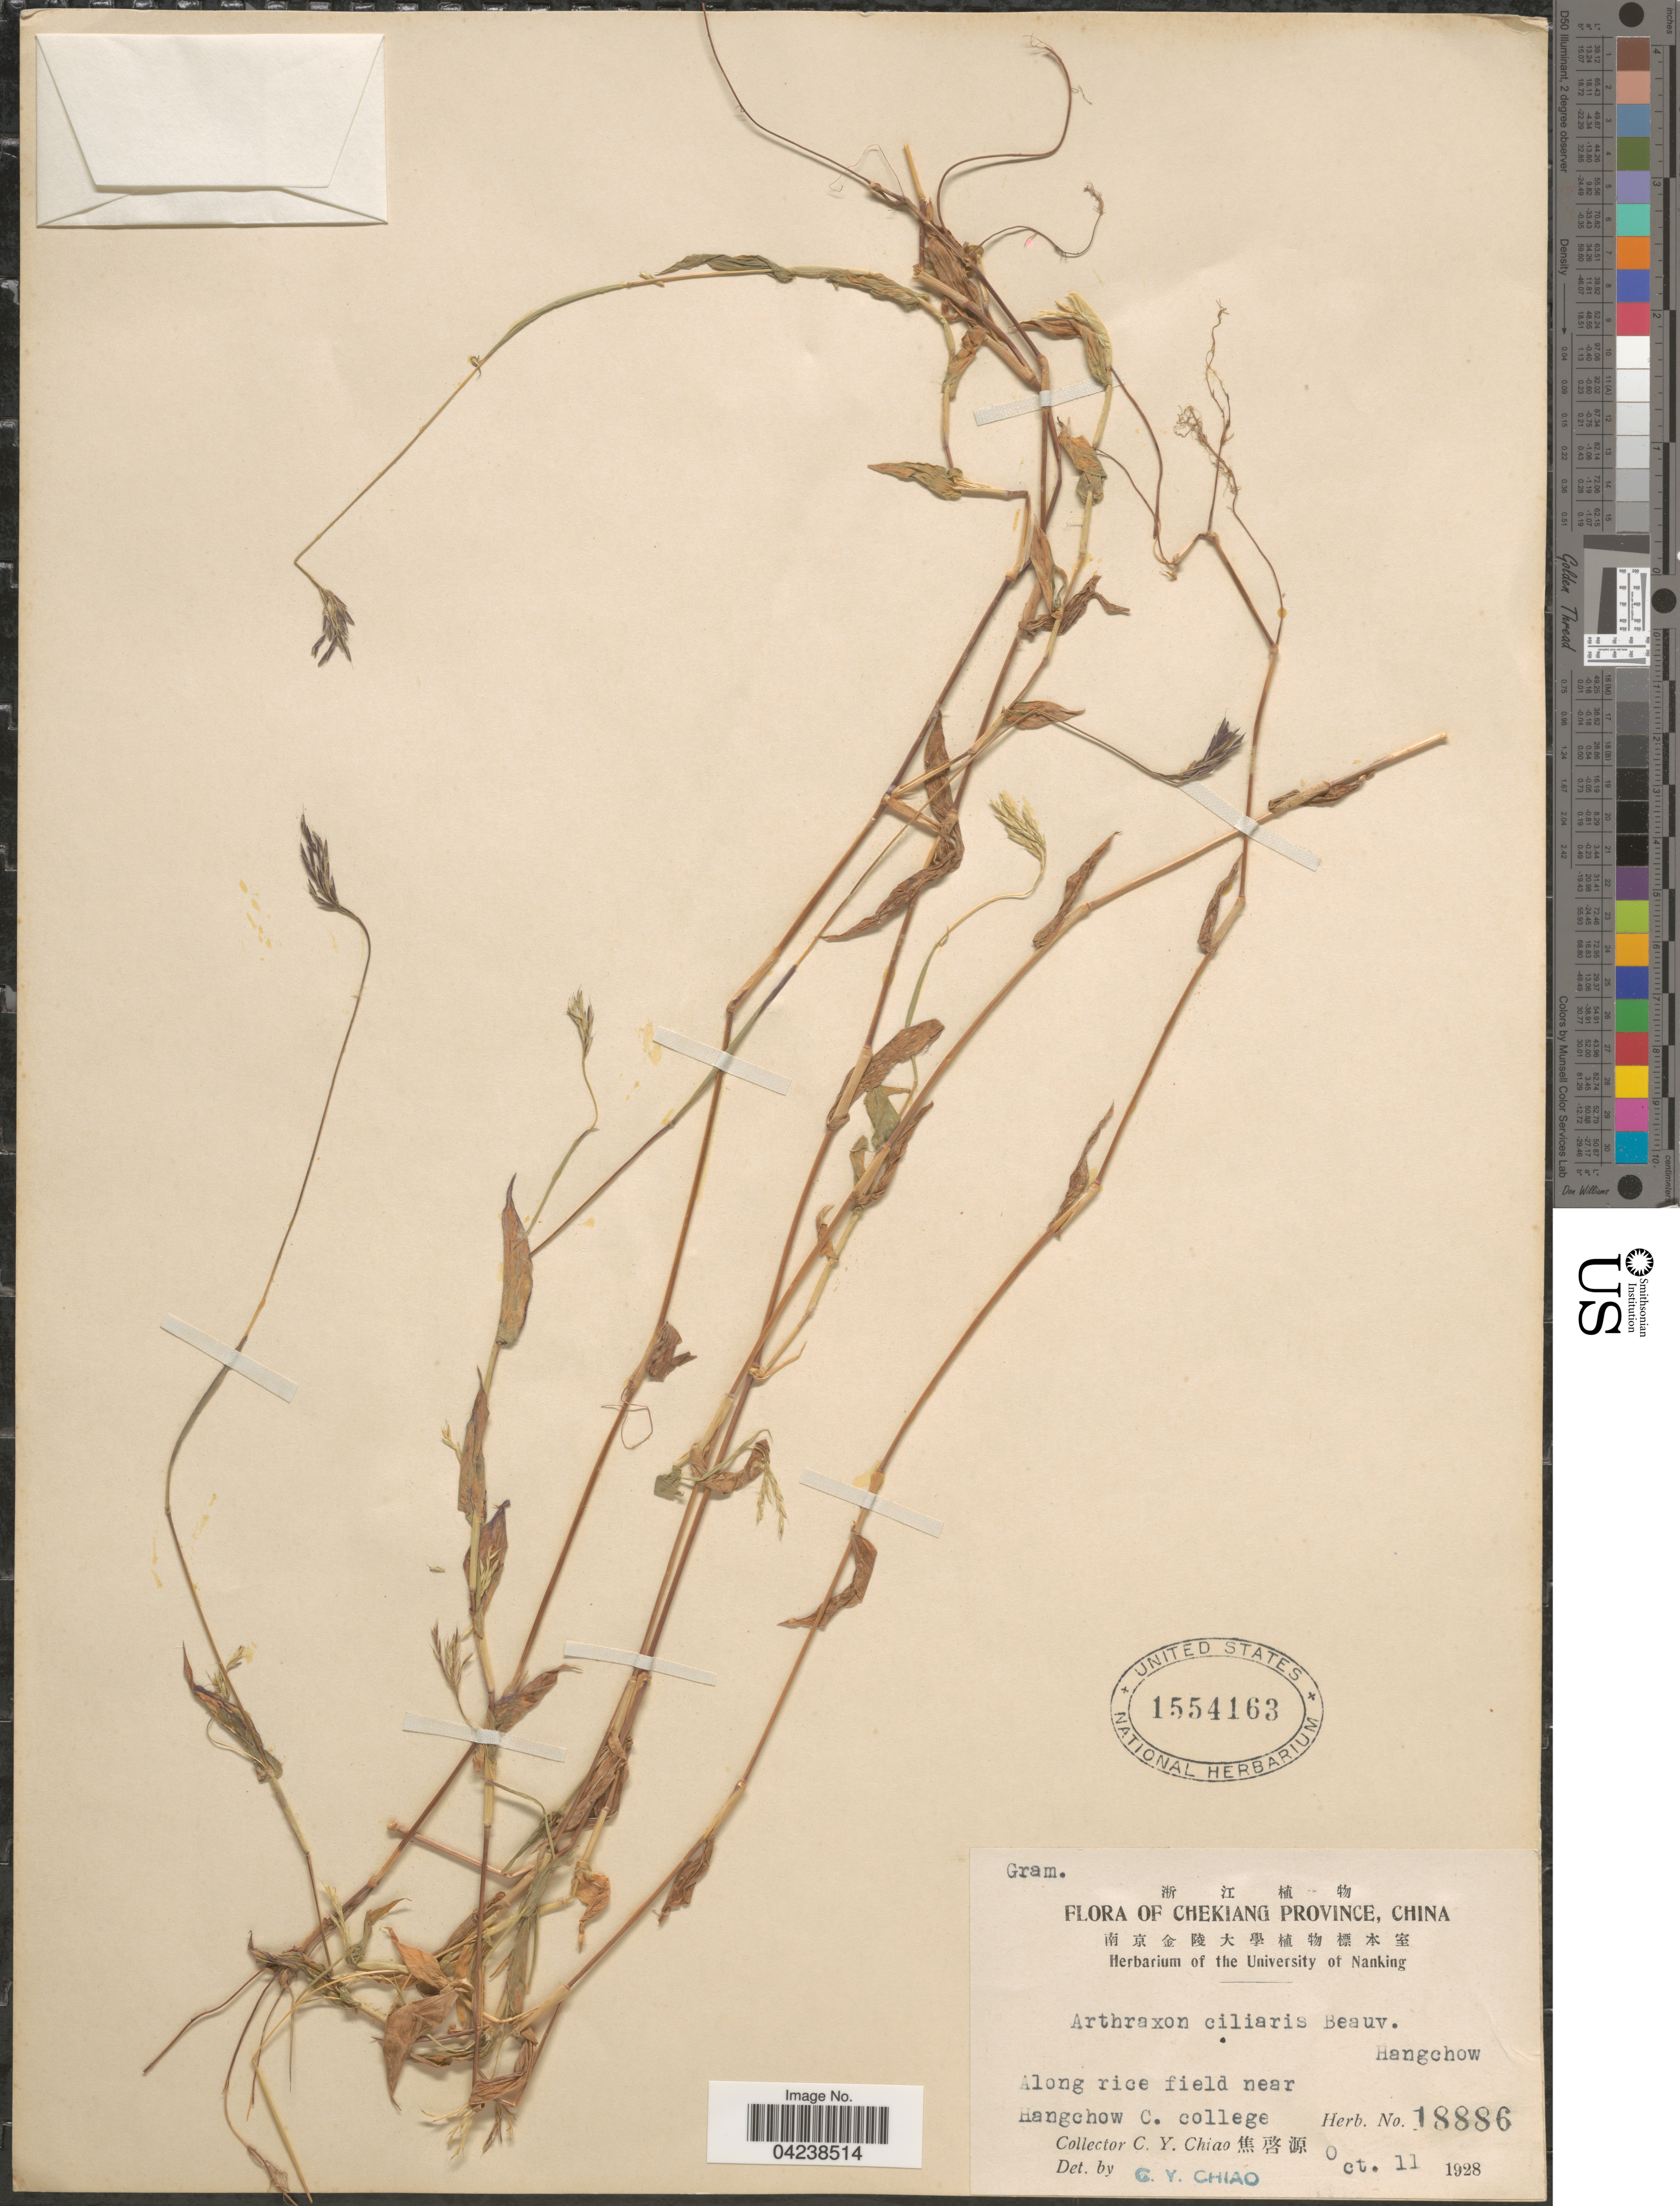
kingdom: Plantae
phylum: Tracheophyta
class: Liliopsida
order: Poales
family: Poaceae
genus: Arthraxon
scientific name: Arthraxon hispidus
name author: (Thunb.) Makino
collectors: C. Y. Chiao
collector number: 18886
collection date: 1928-10-11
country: China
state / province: Zhejiang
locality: Chekiang Province. Hangchow. Along rice field near Hangchow C. college.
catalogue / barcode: US 1554163